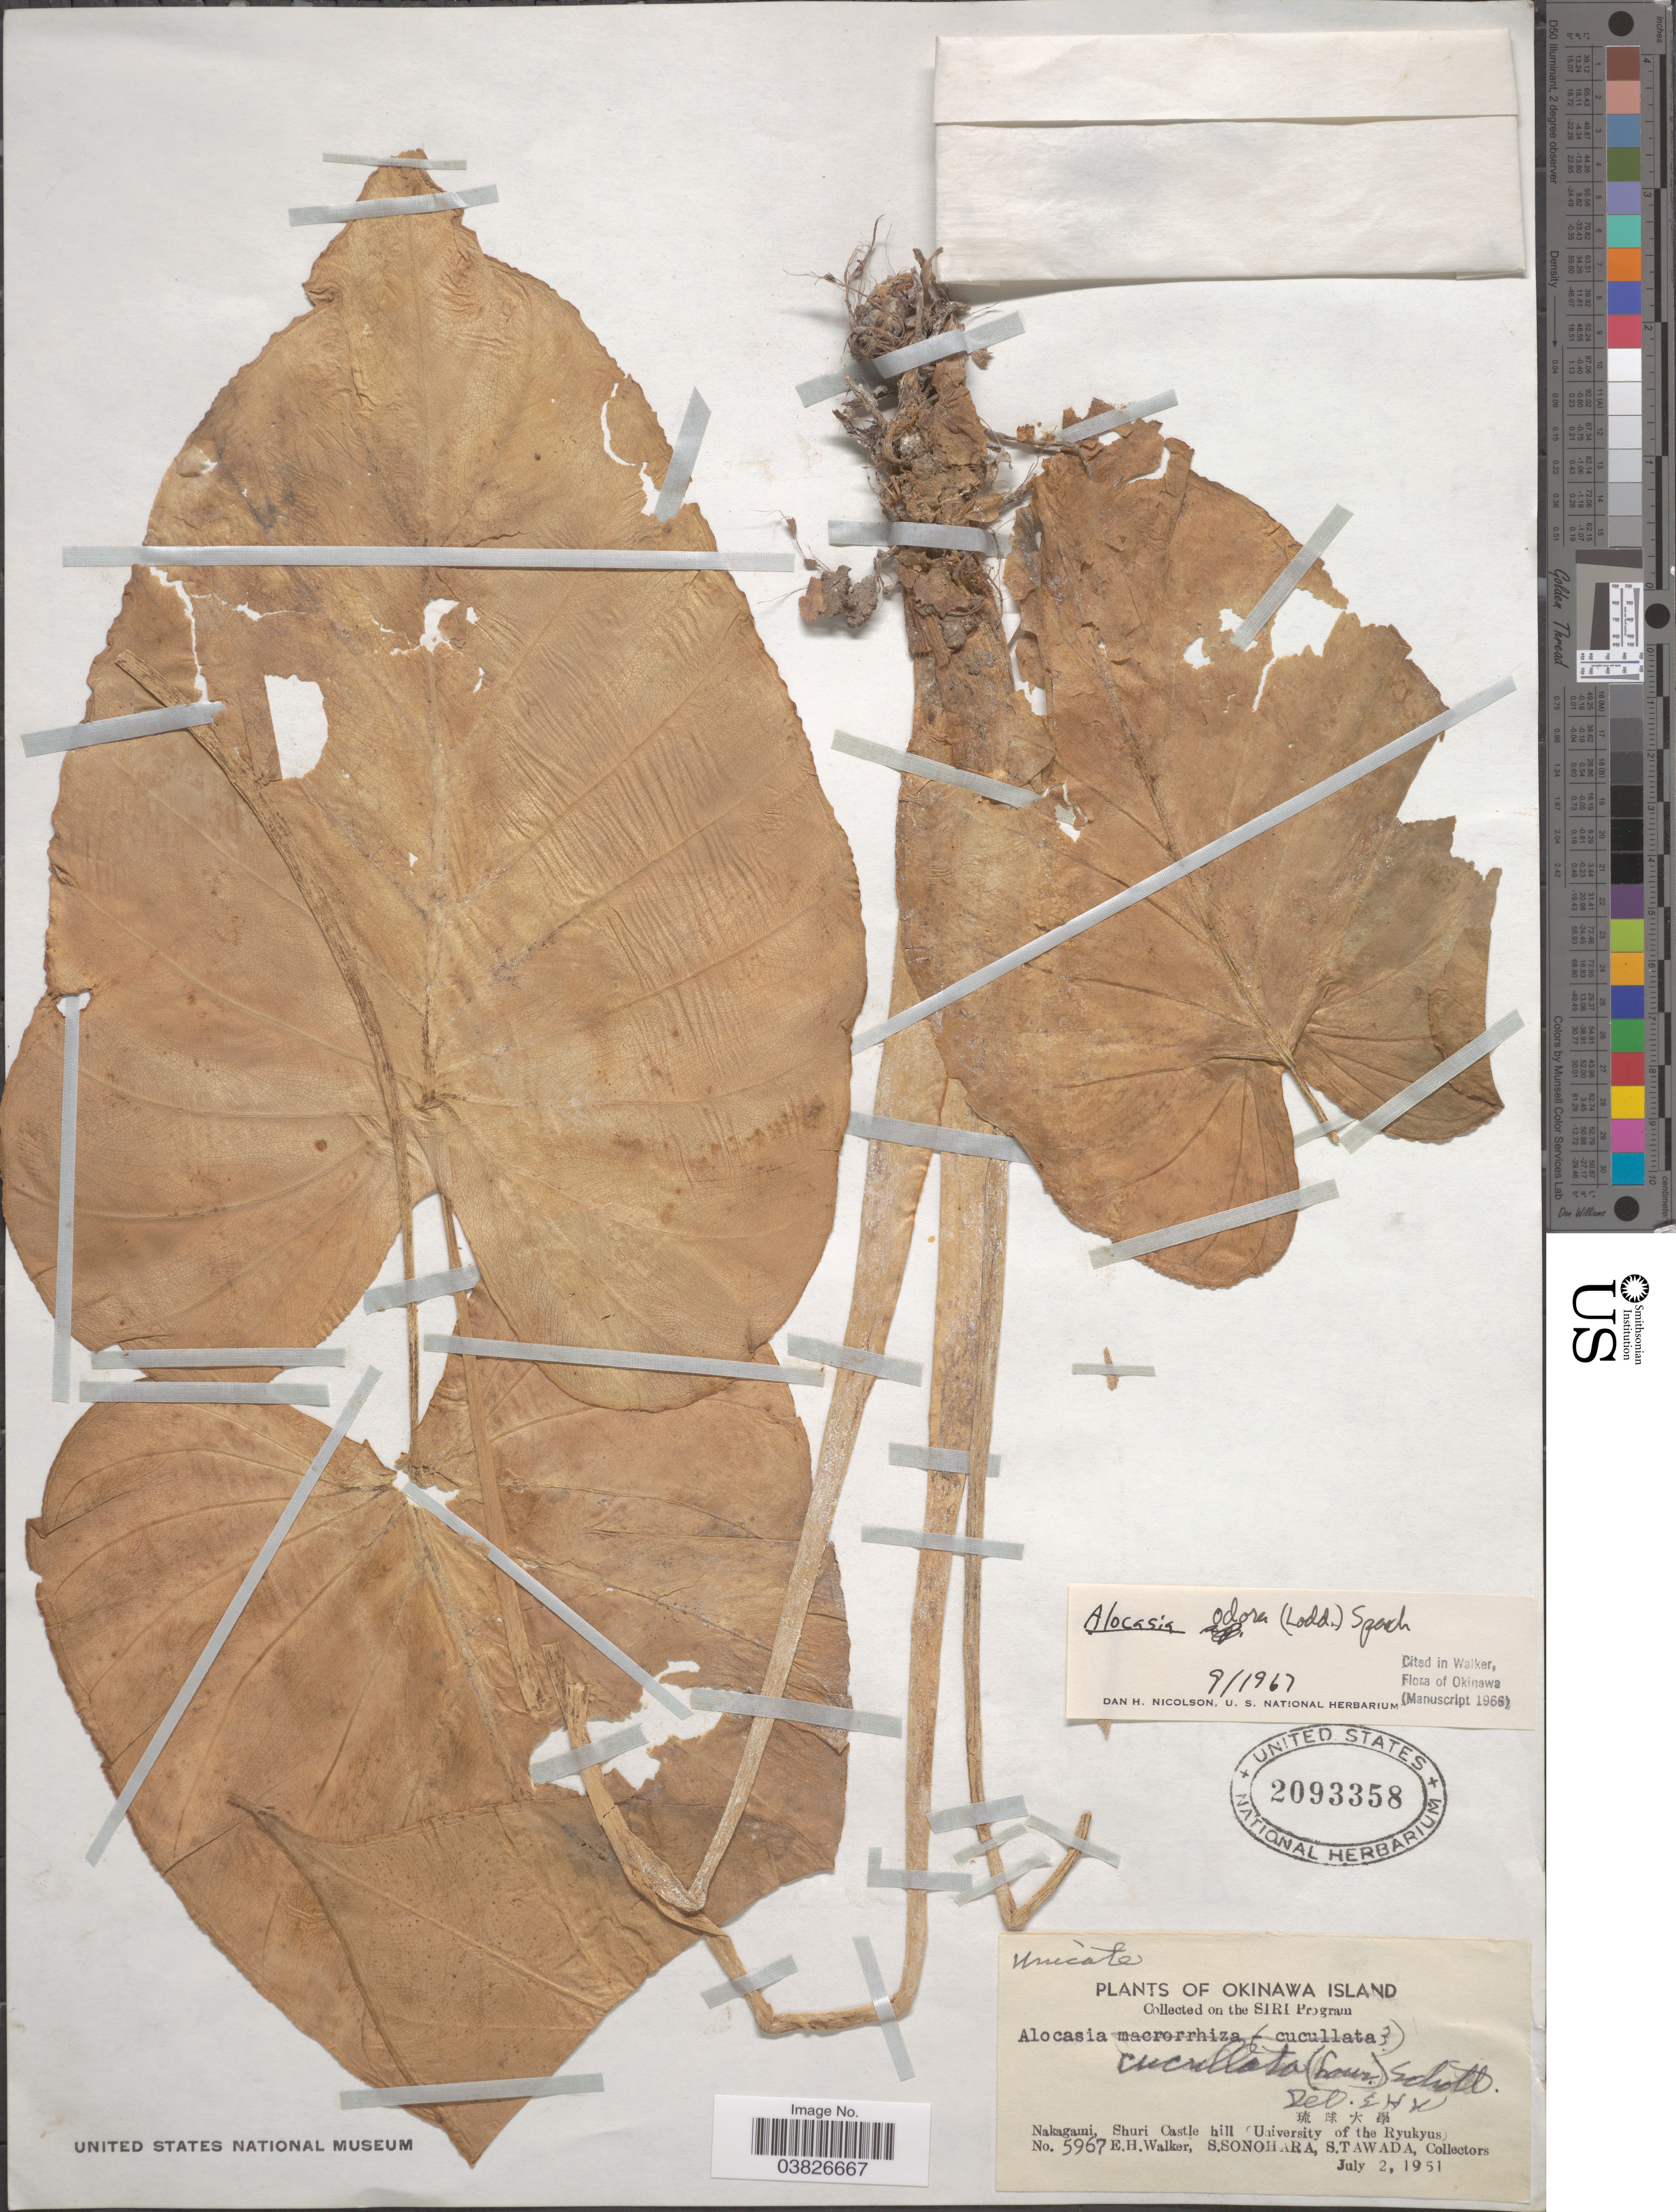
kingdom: Plantae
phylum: Tracheophyta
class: Liliopsida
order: Alismatales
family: Araceae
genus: Alocasia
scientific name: Alocasia odora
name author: (Roxb. ex Lodd. et al.) Spach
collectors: E. H. Walker, S. Sonohara & S. Tawada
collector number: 5967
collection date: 1951-07-02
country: Japan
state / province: Okinawa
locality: Okinawa Island. X. Nakagami, Shuri Castle hill (University of the Ryukyus).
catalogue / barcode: US 2093358